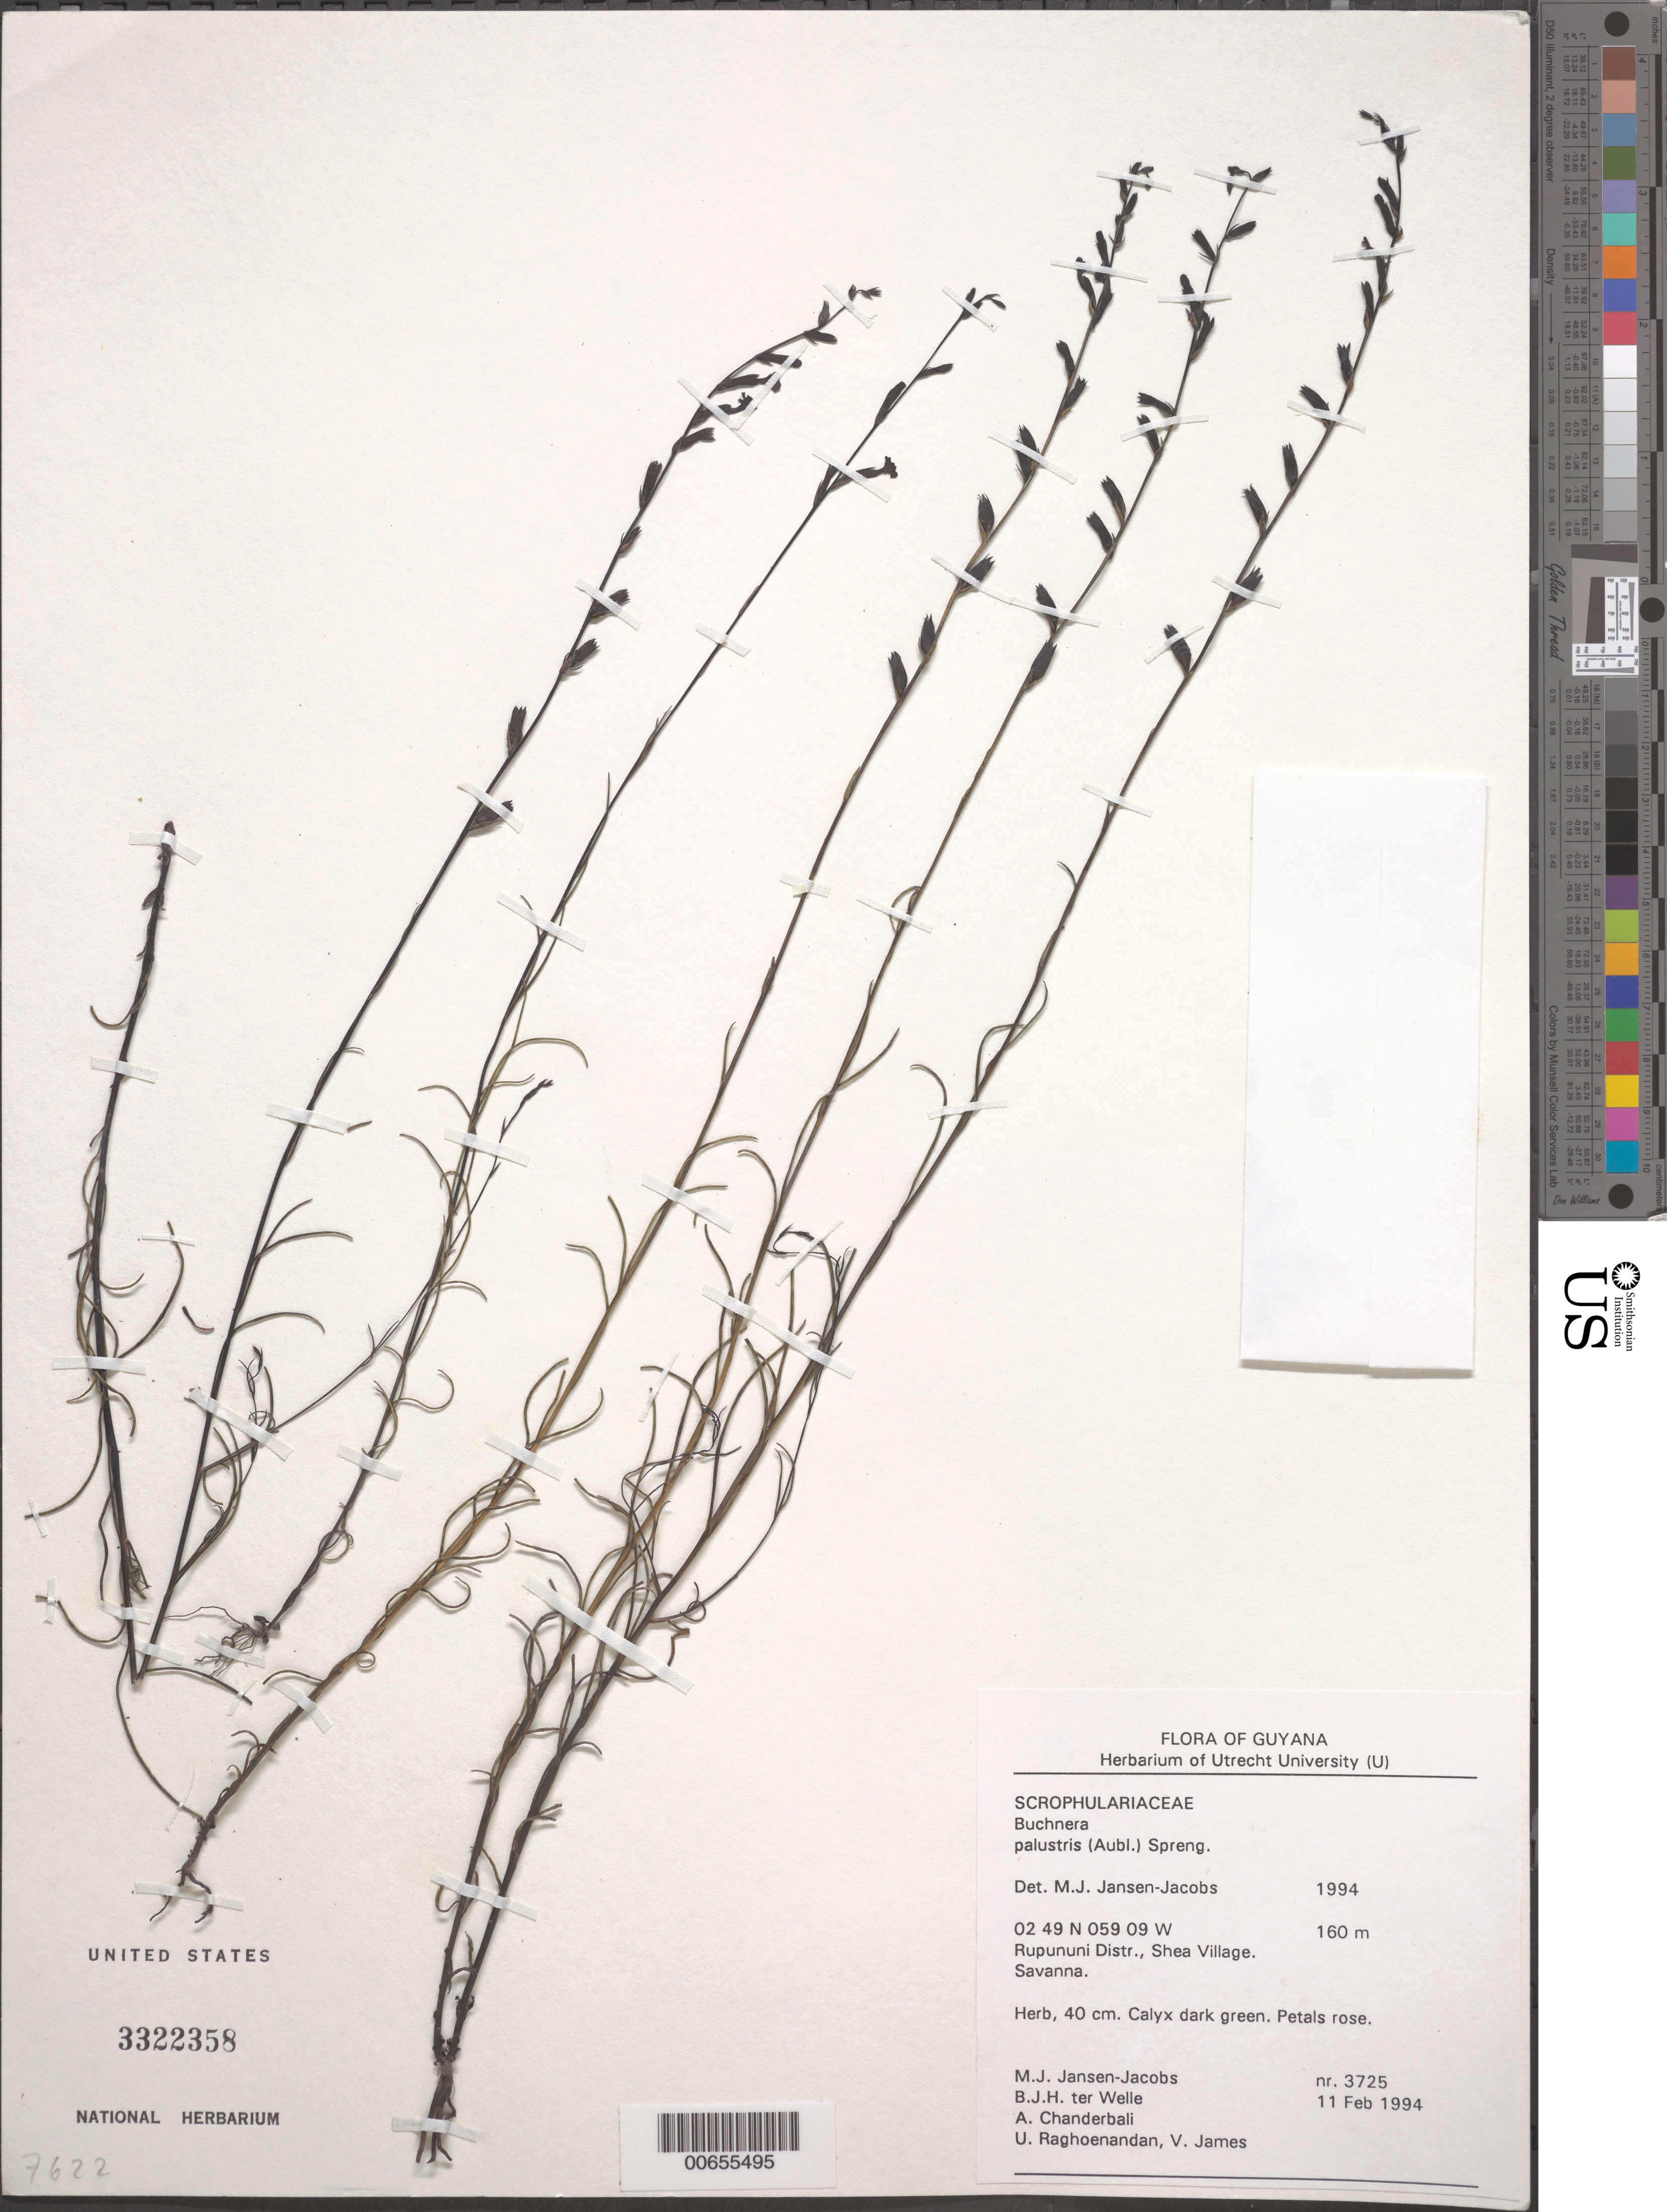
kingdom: Plantae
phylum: Tracheophyta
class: Magnoliopsida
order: Lamiales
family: Orobanchaceae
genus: Buchnera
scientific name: Buchnera palustris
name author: (Aubl.) Spreng.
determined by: Jansen-Jacobs, M. J., (U), Nationaal Herbarium Nederland, Utrecht University branch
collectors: M. J. Jansen-Jacobs, B. Welle, A. S. Chanderbali, U. Raghoenandan & V. James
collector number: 3725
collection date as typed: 11-Feb-94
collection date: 1994-02-11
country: Guyana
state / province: U. Takutu-U. Essequibo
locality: Shea Village, Rupununi Dist.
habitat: Savanna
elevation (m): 160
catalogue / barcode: US 3322358